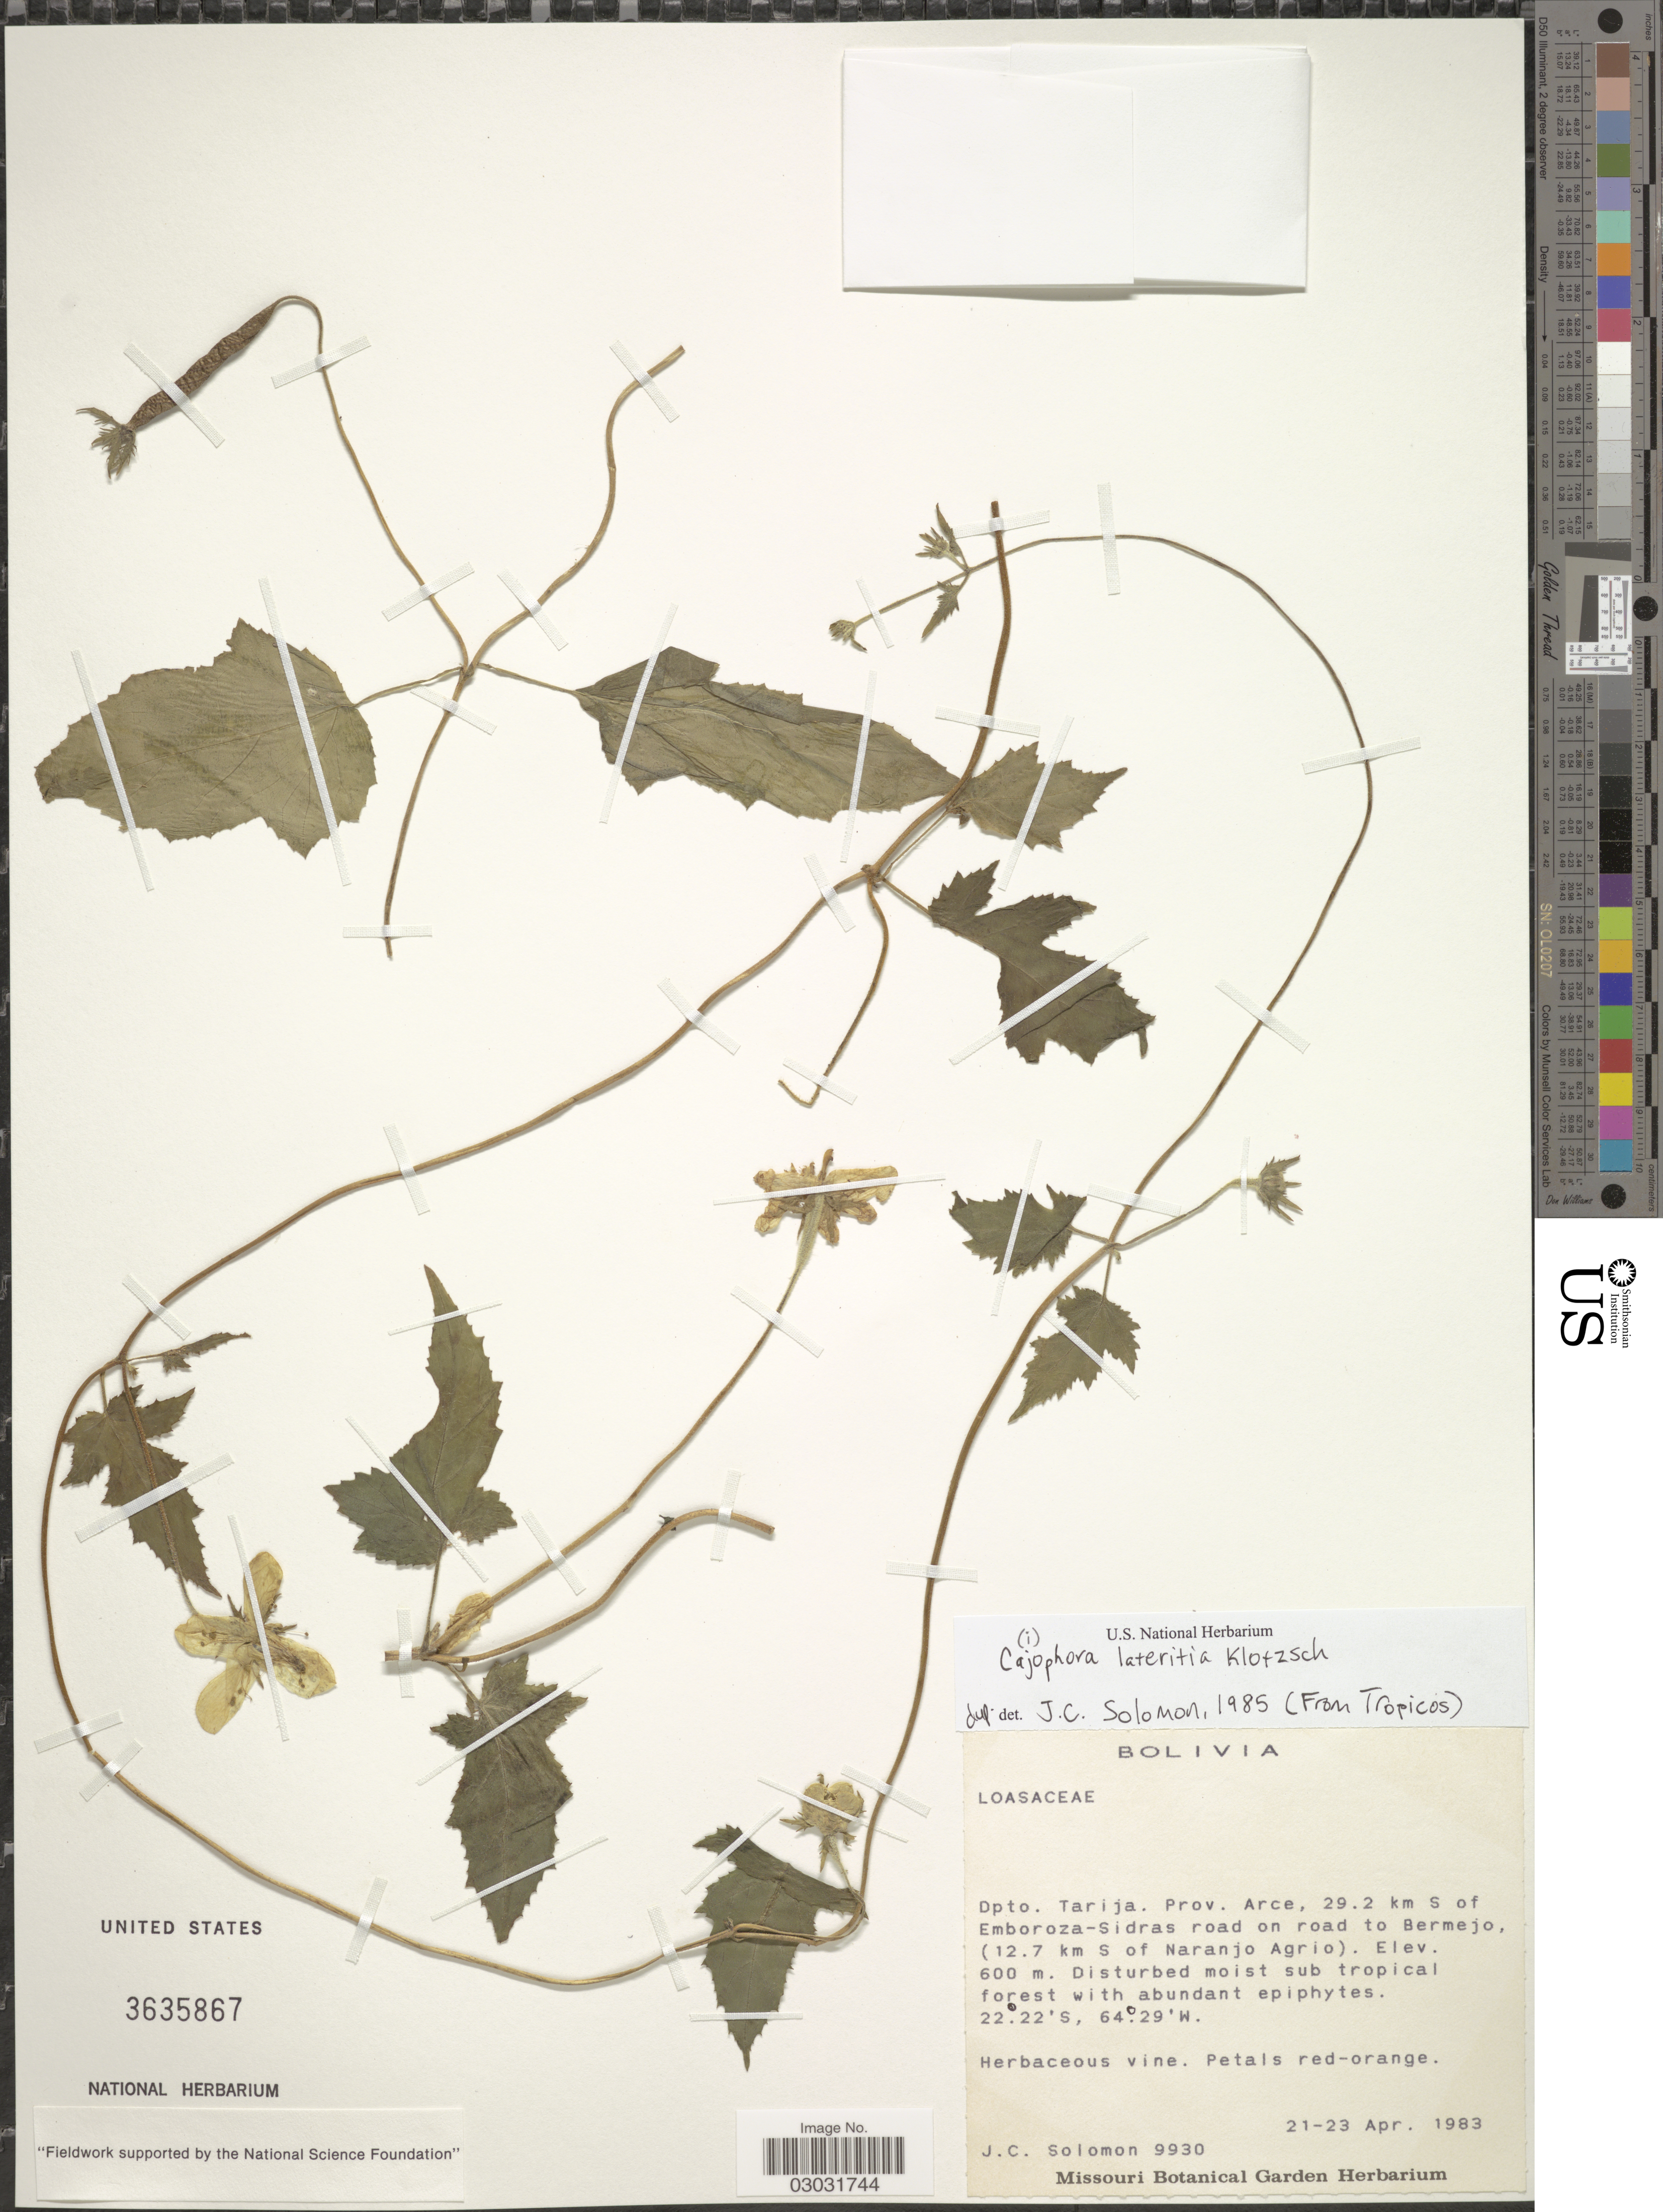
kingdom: Plantae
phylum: Tracheophyta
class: Magnoliopsida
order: Cornales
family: Loasaceae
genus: Caiophora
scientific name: Caiophora lateritia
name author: Klotzsch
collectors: J. C. Solomon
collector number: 9930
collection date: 1983-04-21/1983-04-23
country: Bolivia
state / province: Tarija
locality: Dpto. Tarija. Prov. Arce, 29.2 km S of Emboroza-Sidras road on road to Bermejo, (12.7 km S of Naranjo Agrio).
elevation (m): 600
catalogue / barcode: US 3635867